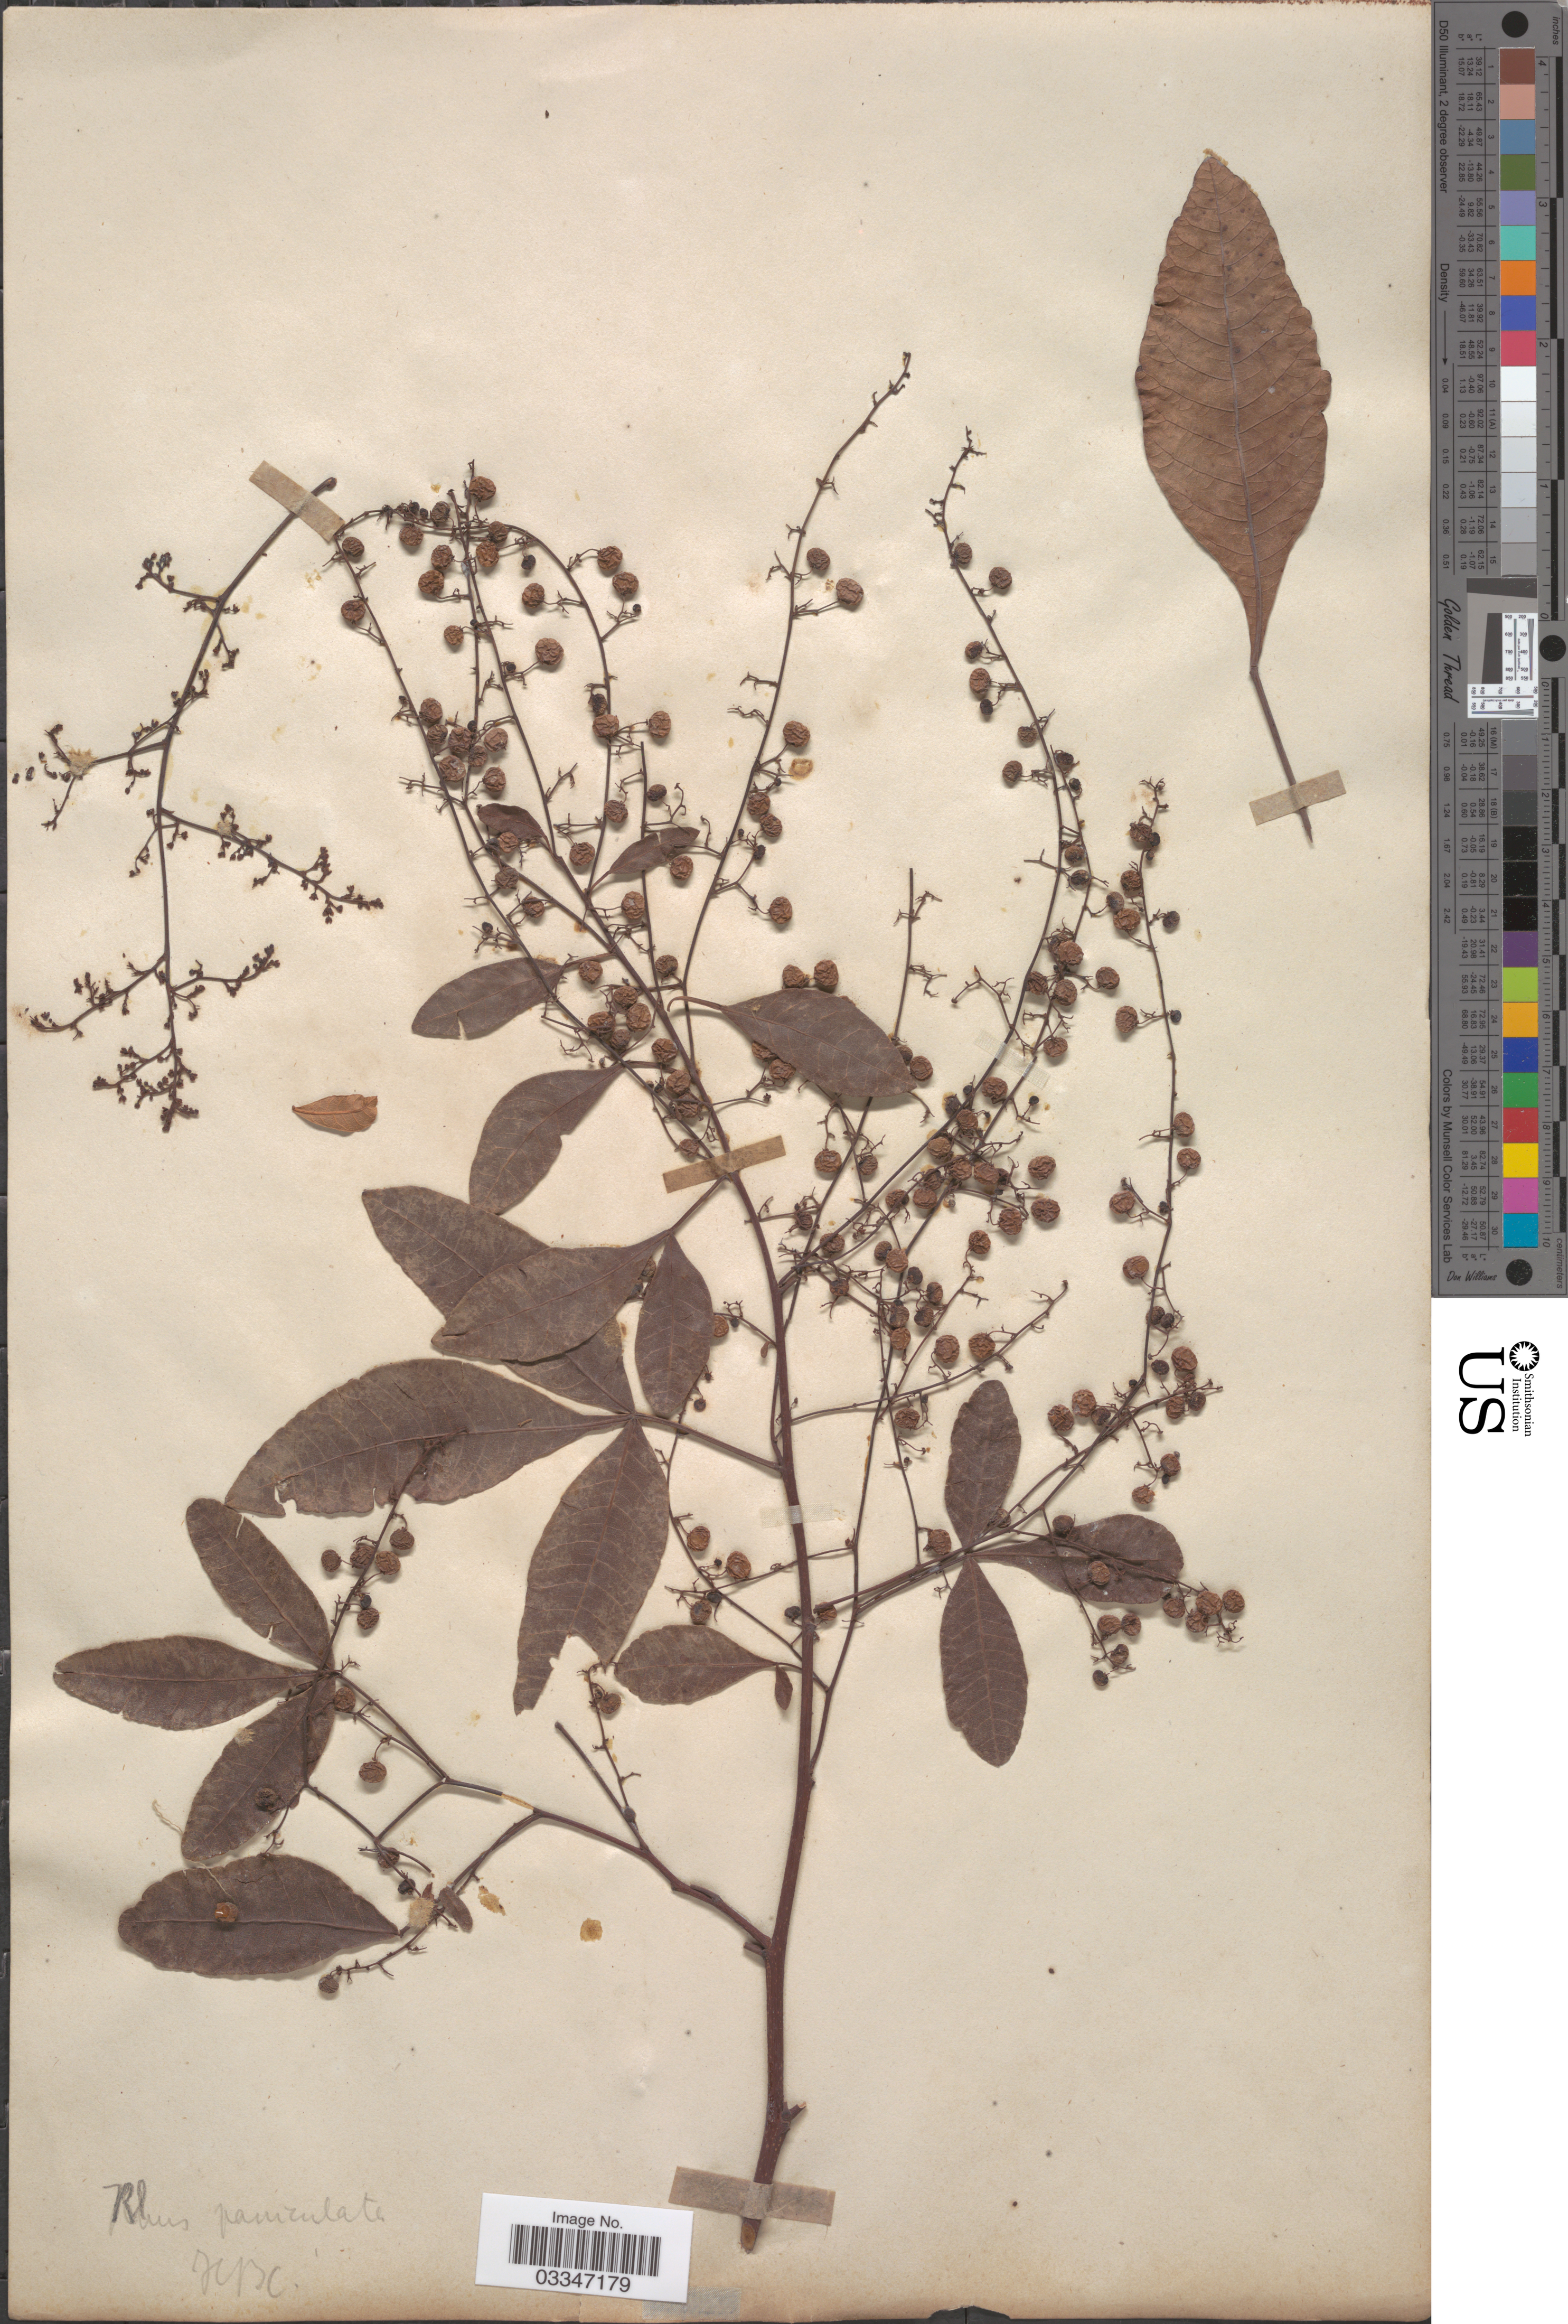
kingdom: Plantae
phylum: Tracheophyta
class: Magnoliopsida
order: Sapindales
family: Anacardiaceae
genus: Rhus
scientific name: Rhus paniculata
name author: Wall.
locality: HBC.